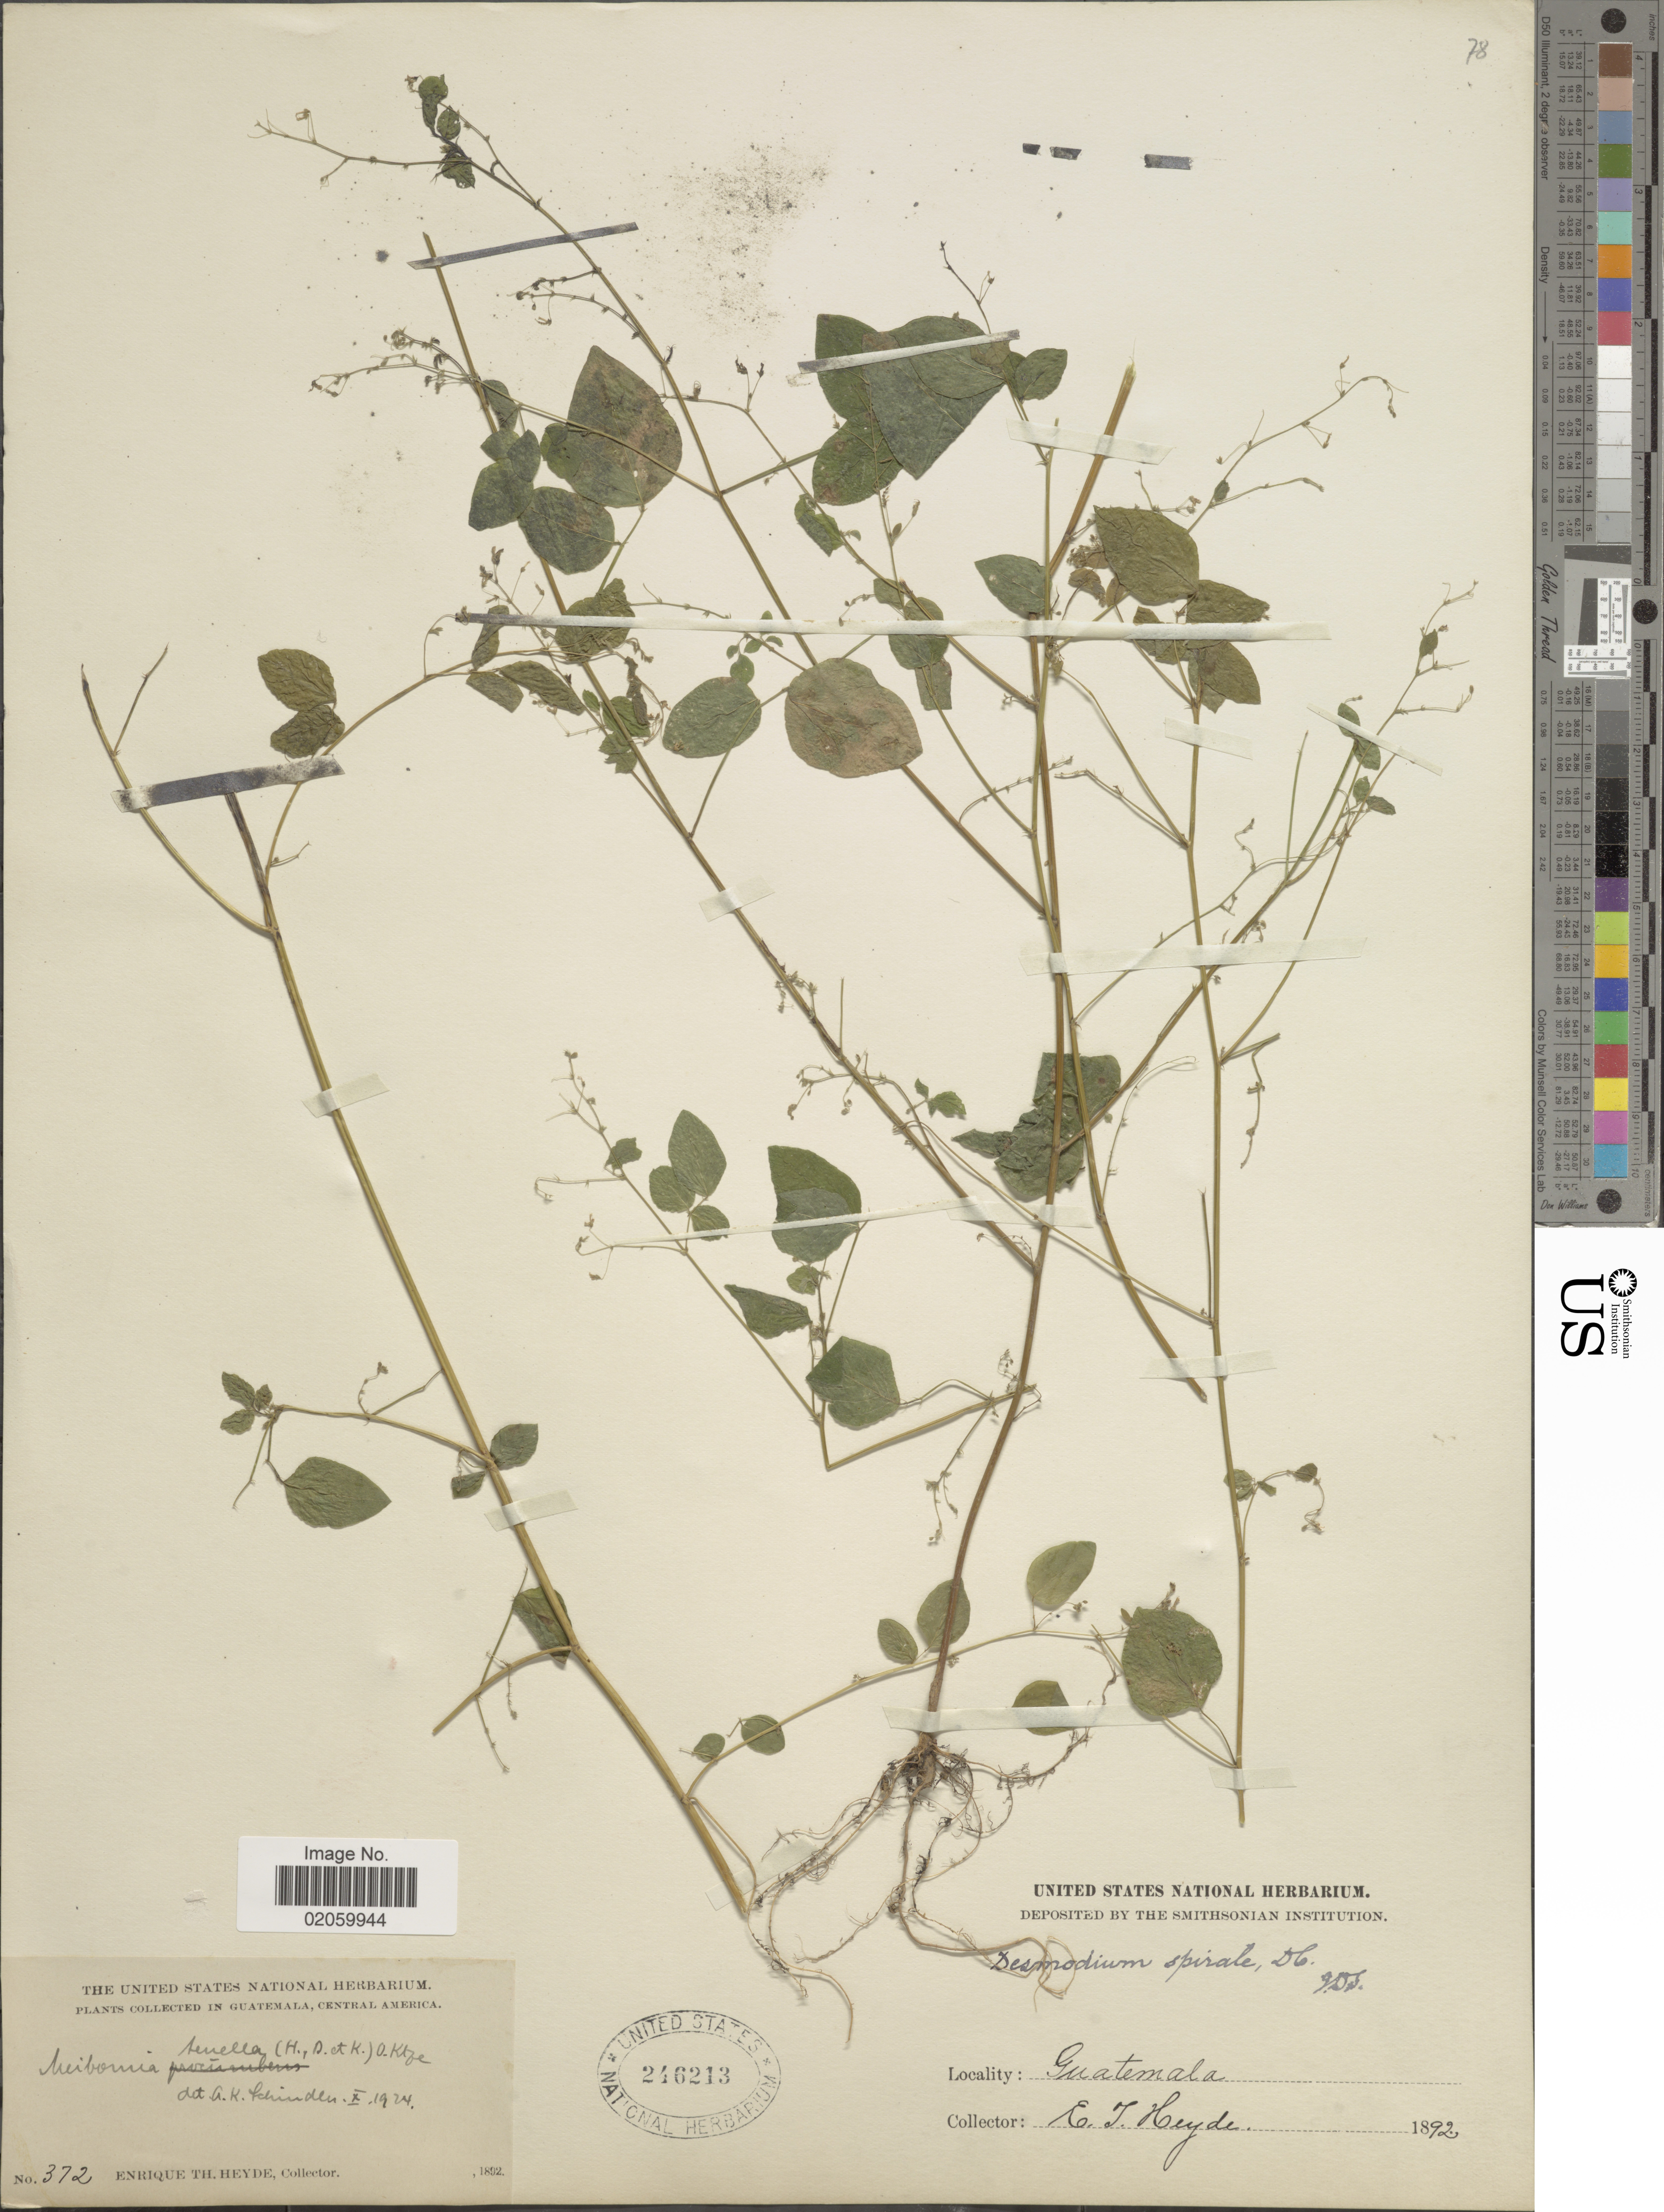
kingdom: Plantae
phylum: Tracheophyta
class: Magnoliopsida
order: Fabales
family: Fabaceae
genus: Desmodium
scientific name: Desmodium procumbens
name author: (Mill.) Hitchc.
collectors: E. T. Heyde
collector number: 372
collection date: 1892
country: Guatemala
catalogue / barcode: US 246213